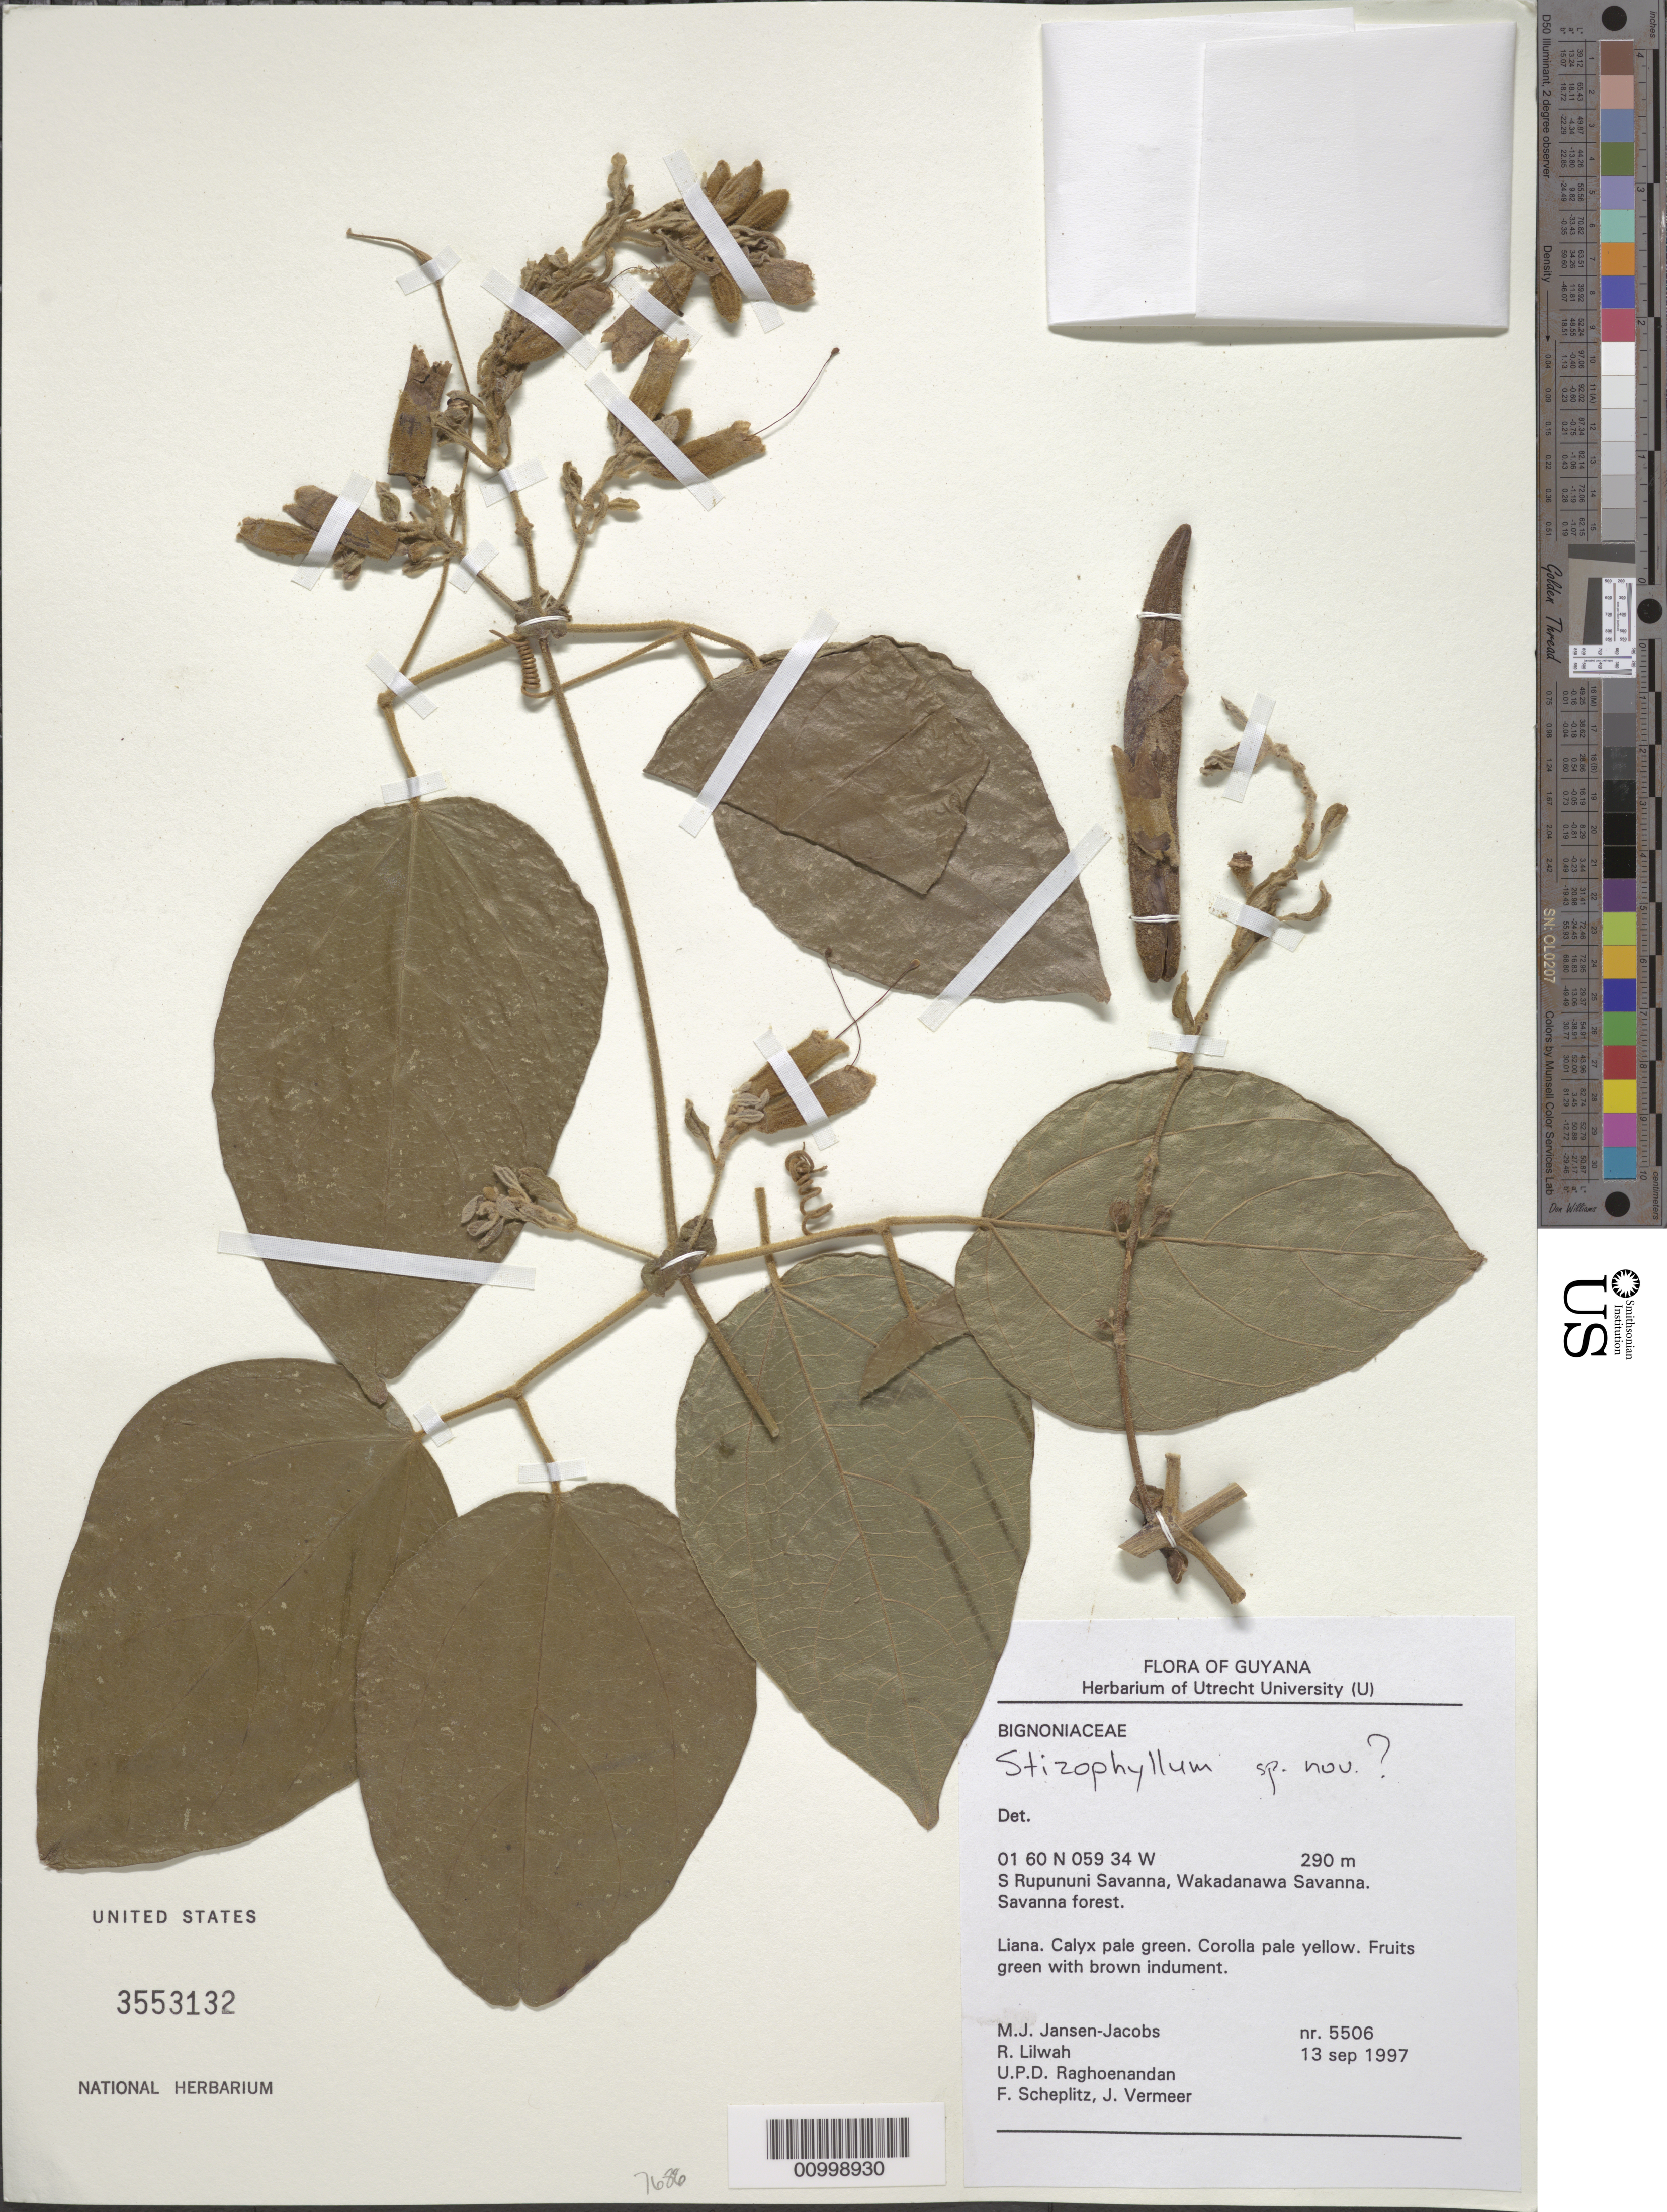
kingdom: Plantae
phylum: Tracheophyta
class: Magnoliopsida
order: Lamiales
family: Bignoniaceae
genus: Stizophyllum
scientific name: Stizophyllum sp. nov.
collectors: M. J. Jansen-Jacobs, R. Lilwah, U. Raghoenandan, F. Scheplitz & J. Vermeer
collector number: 5506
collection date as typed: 13-Sep-97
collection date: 1997-09-13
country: Guyana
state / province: U. Takutu-U. Essequibo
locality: S. Rupununi savanna, Wakadanawa Savanna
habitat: Savanna forest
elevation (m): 290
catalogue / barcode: US 3553132